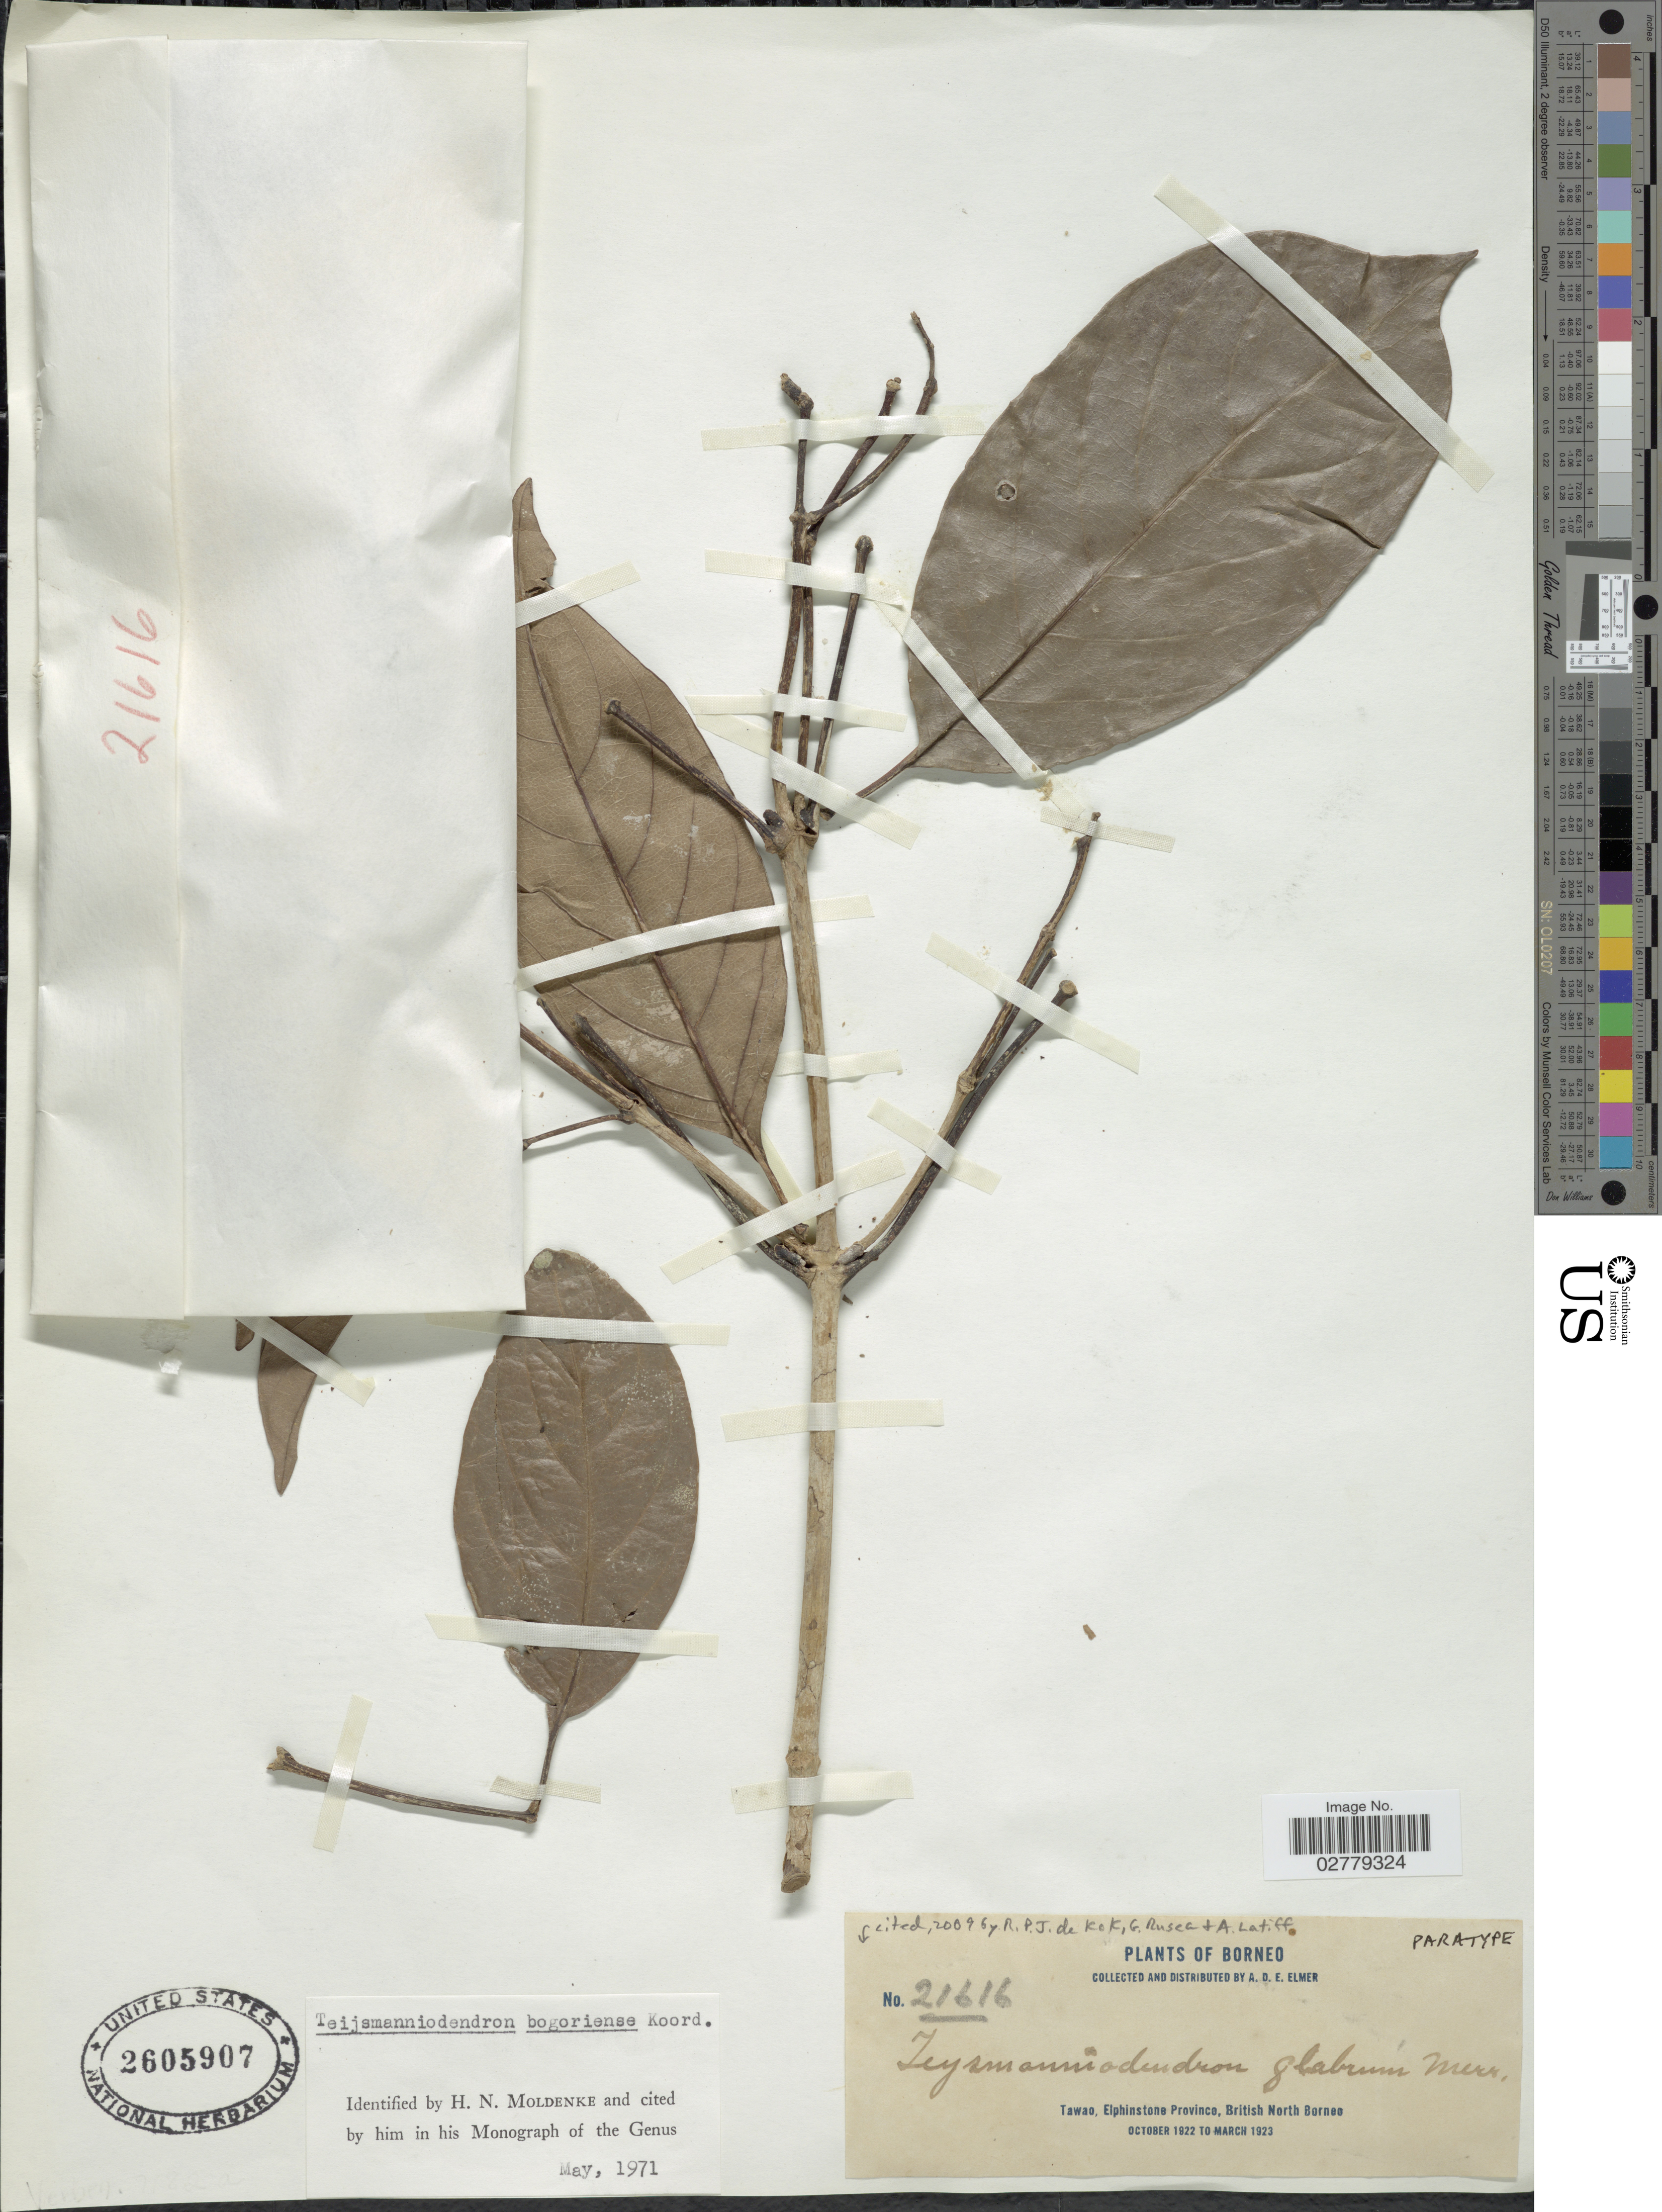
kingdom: Plantae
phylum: Tracheophyta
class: Magnoliopsida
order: Lamiales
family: Lamiaceae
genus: Teijsmanniodendron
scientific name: Teijsmanniodendron glabrum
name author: Merr.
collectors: A. D. E. Elmer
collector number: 21616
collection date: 1922-10/1923-03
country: Malaysia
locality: Borneo. Tawao, Elphinstone Province, British North Borneo.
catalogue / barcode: US 2605907